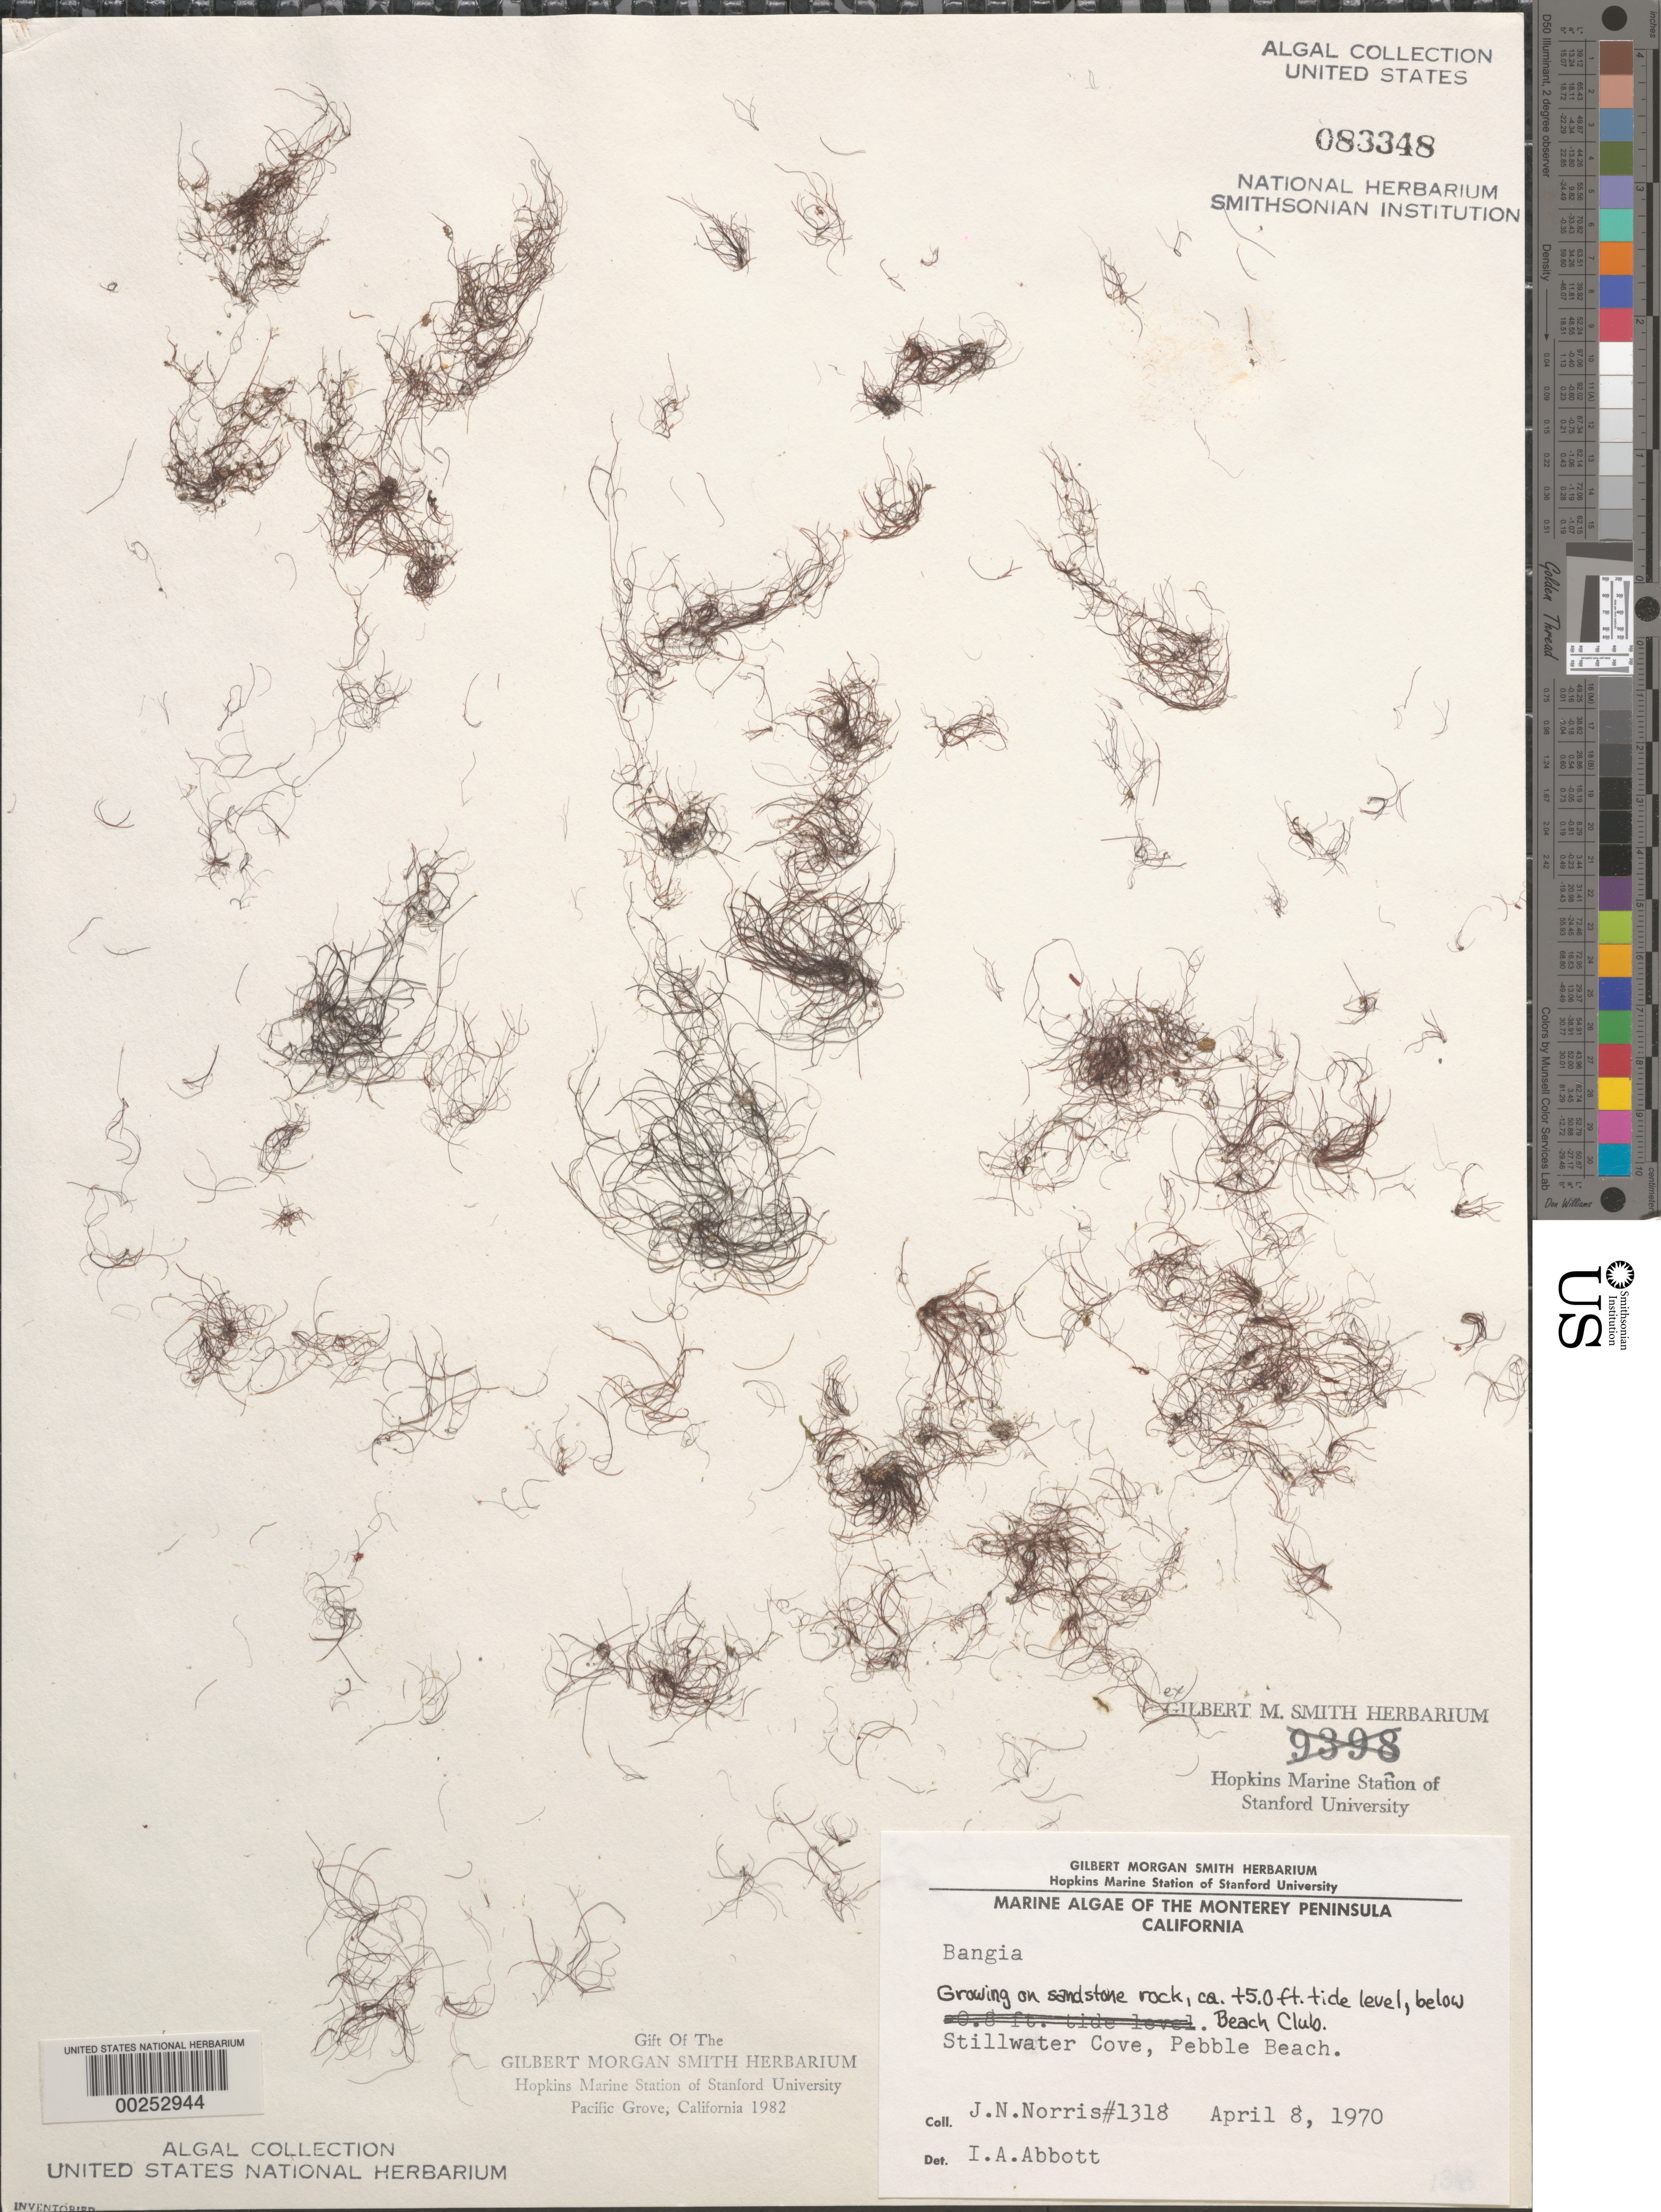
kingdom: Plantae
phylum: Rhodophyta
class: Bangiophyceae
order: Bangiales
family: Bangiaceae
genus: Bangia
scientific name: Bangia sp.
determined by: Scagel, R. F.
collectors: J. N. Norris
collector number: JN-1318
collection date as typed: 08 Apr 1970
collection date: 1970-04-08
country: United States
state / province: California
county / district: Monterey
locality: Pebble Beach, Stillwater Cove, below beach club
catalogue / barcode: US 83348